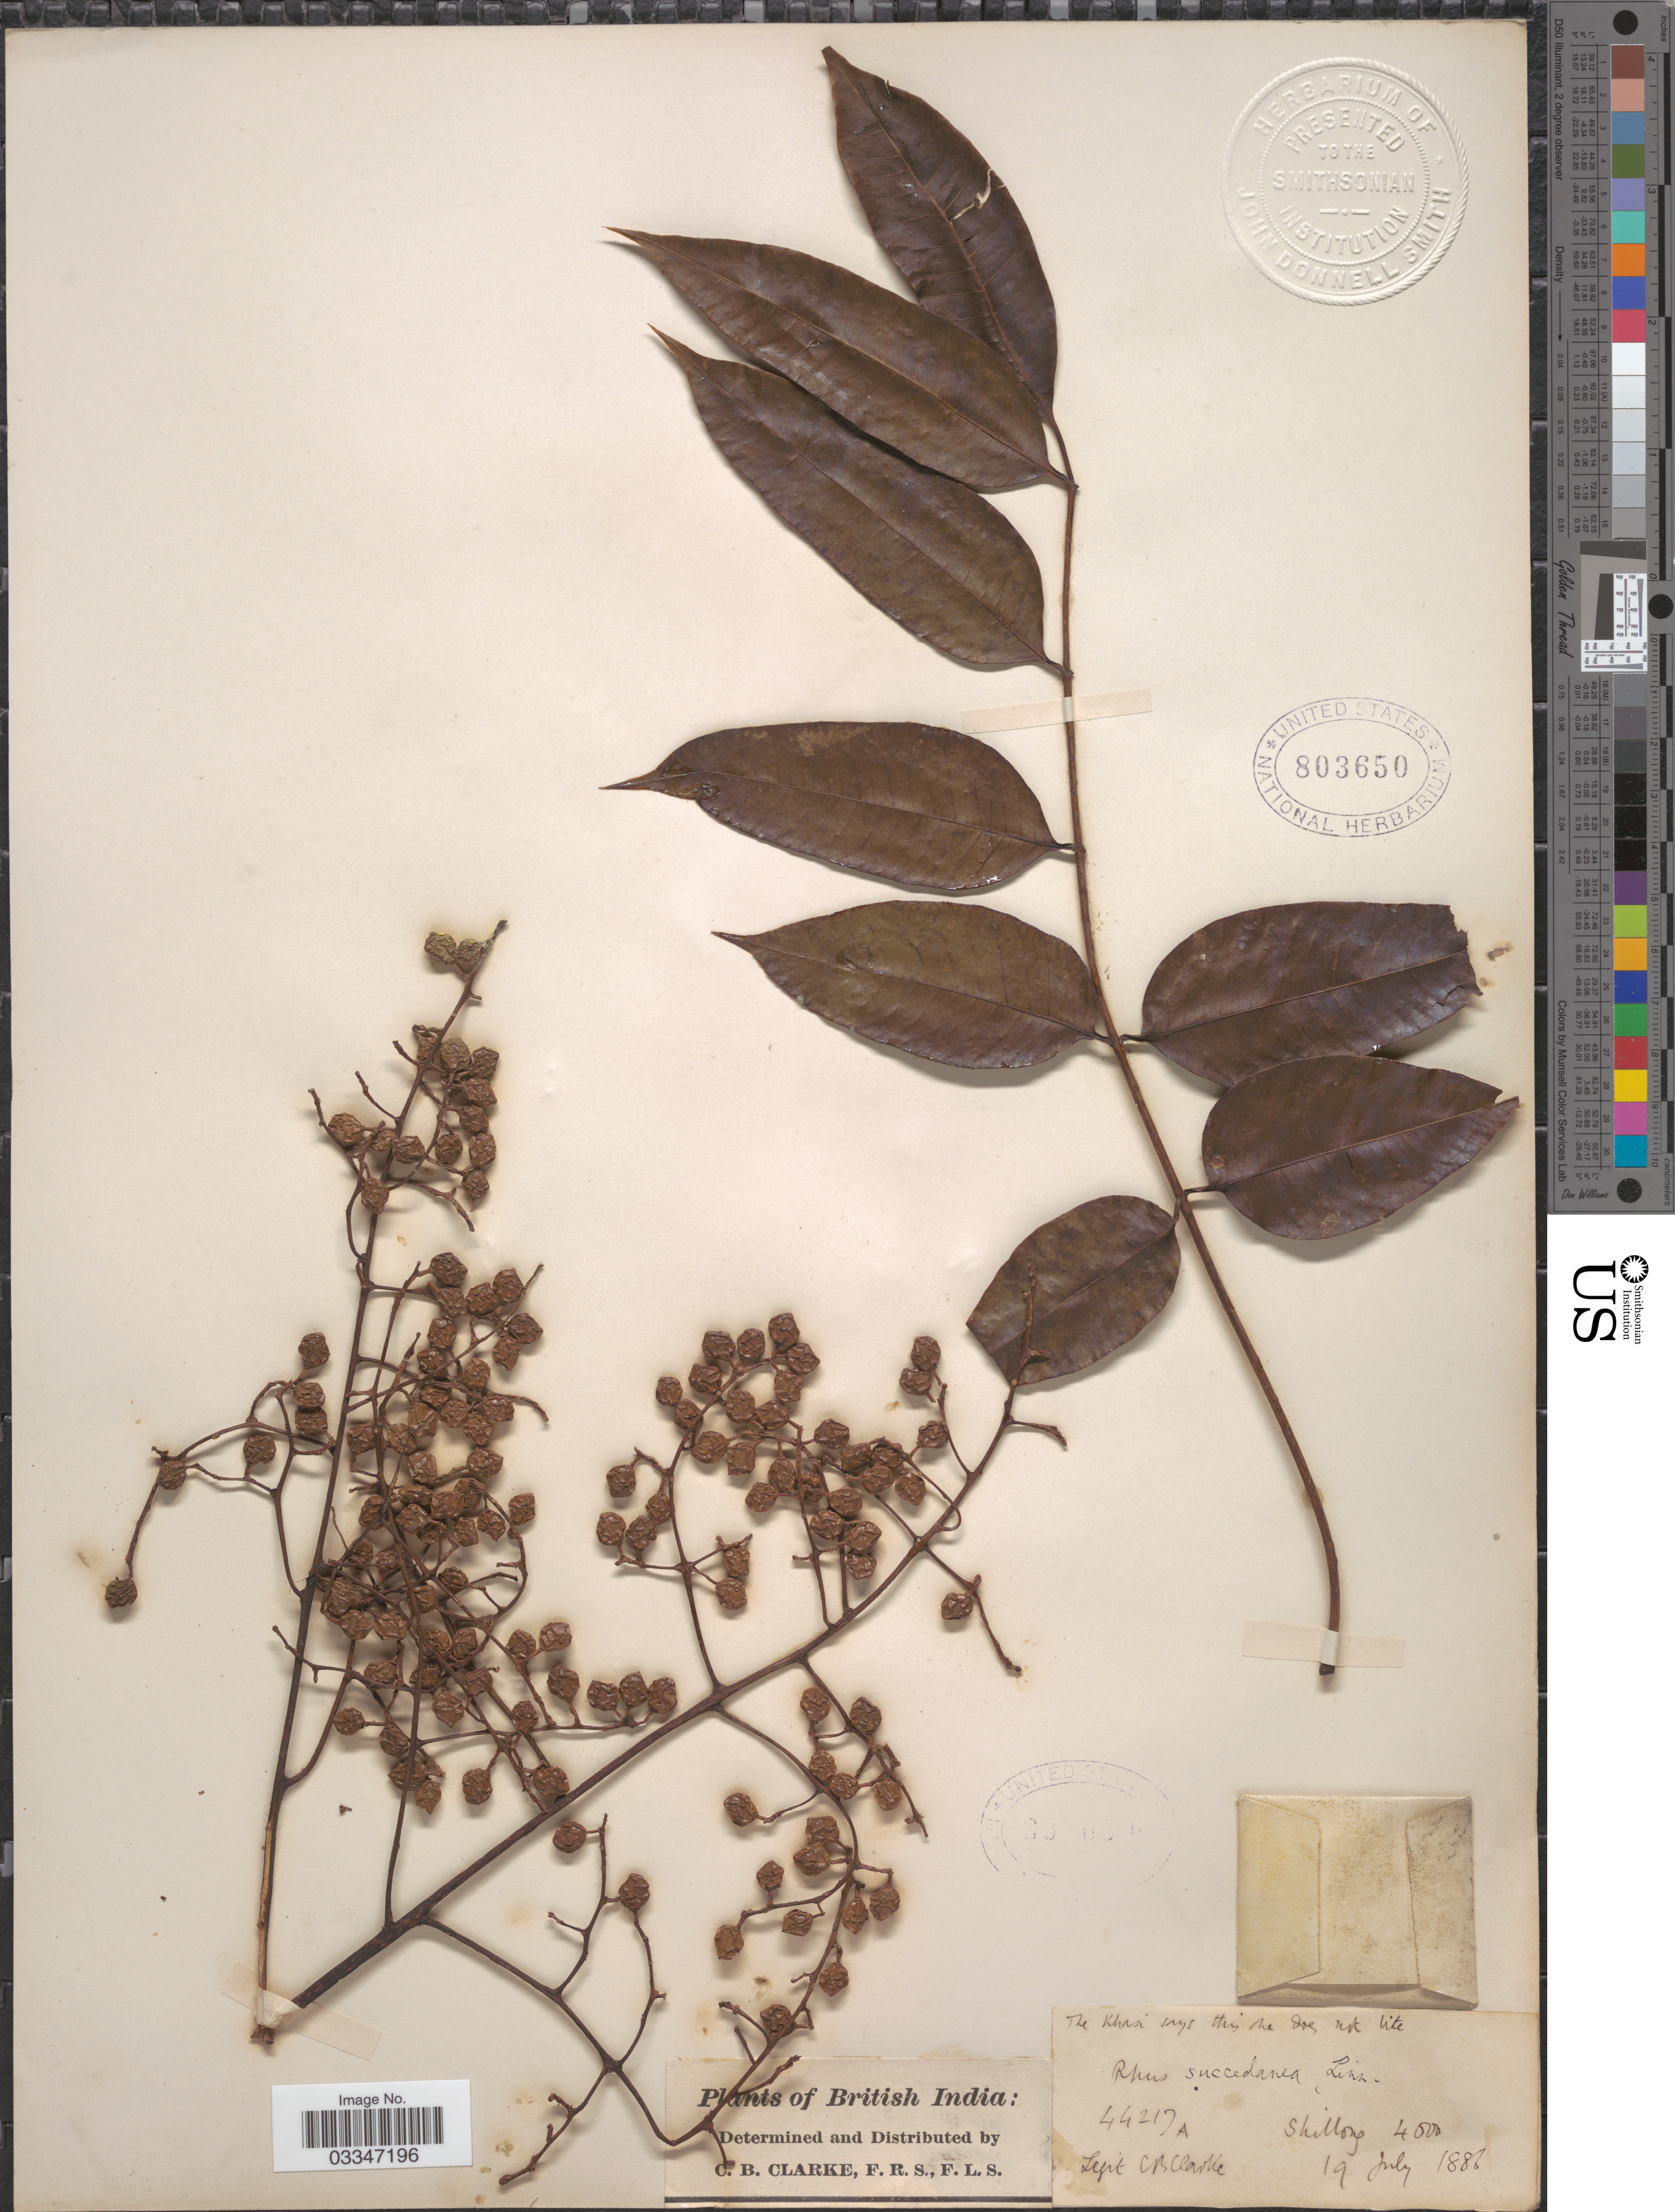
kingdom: Plantae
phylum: Tracheophyta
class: Magnoliopsida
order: Sapindales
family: Anacardiaceae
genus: Rhus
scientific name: Rhus succedanea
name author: L.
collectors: C. B. Clarke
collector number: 44217A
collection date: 1886-07-19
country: India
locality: British India. Shillong.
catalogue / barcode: US 803650